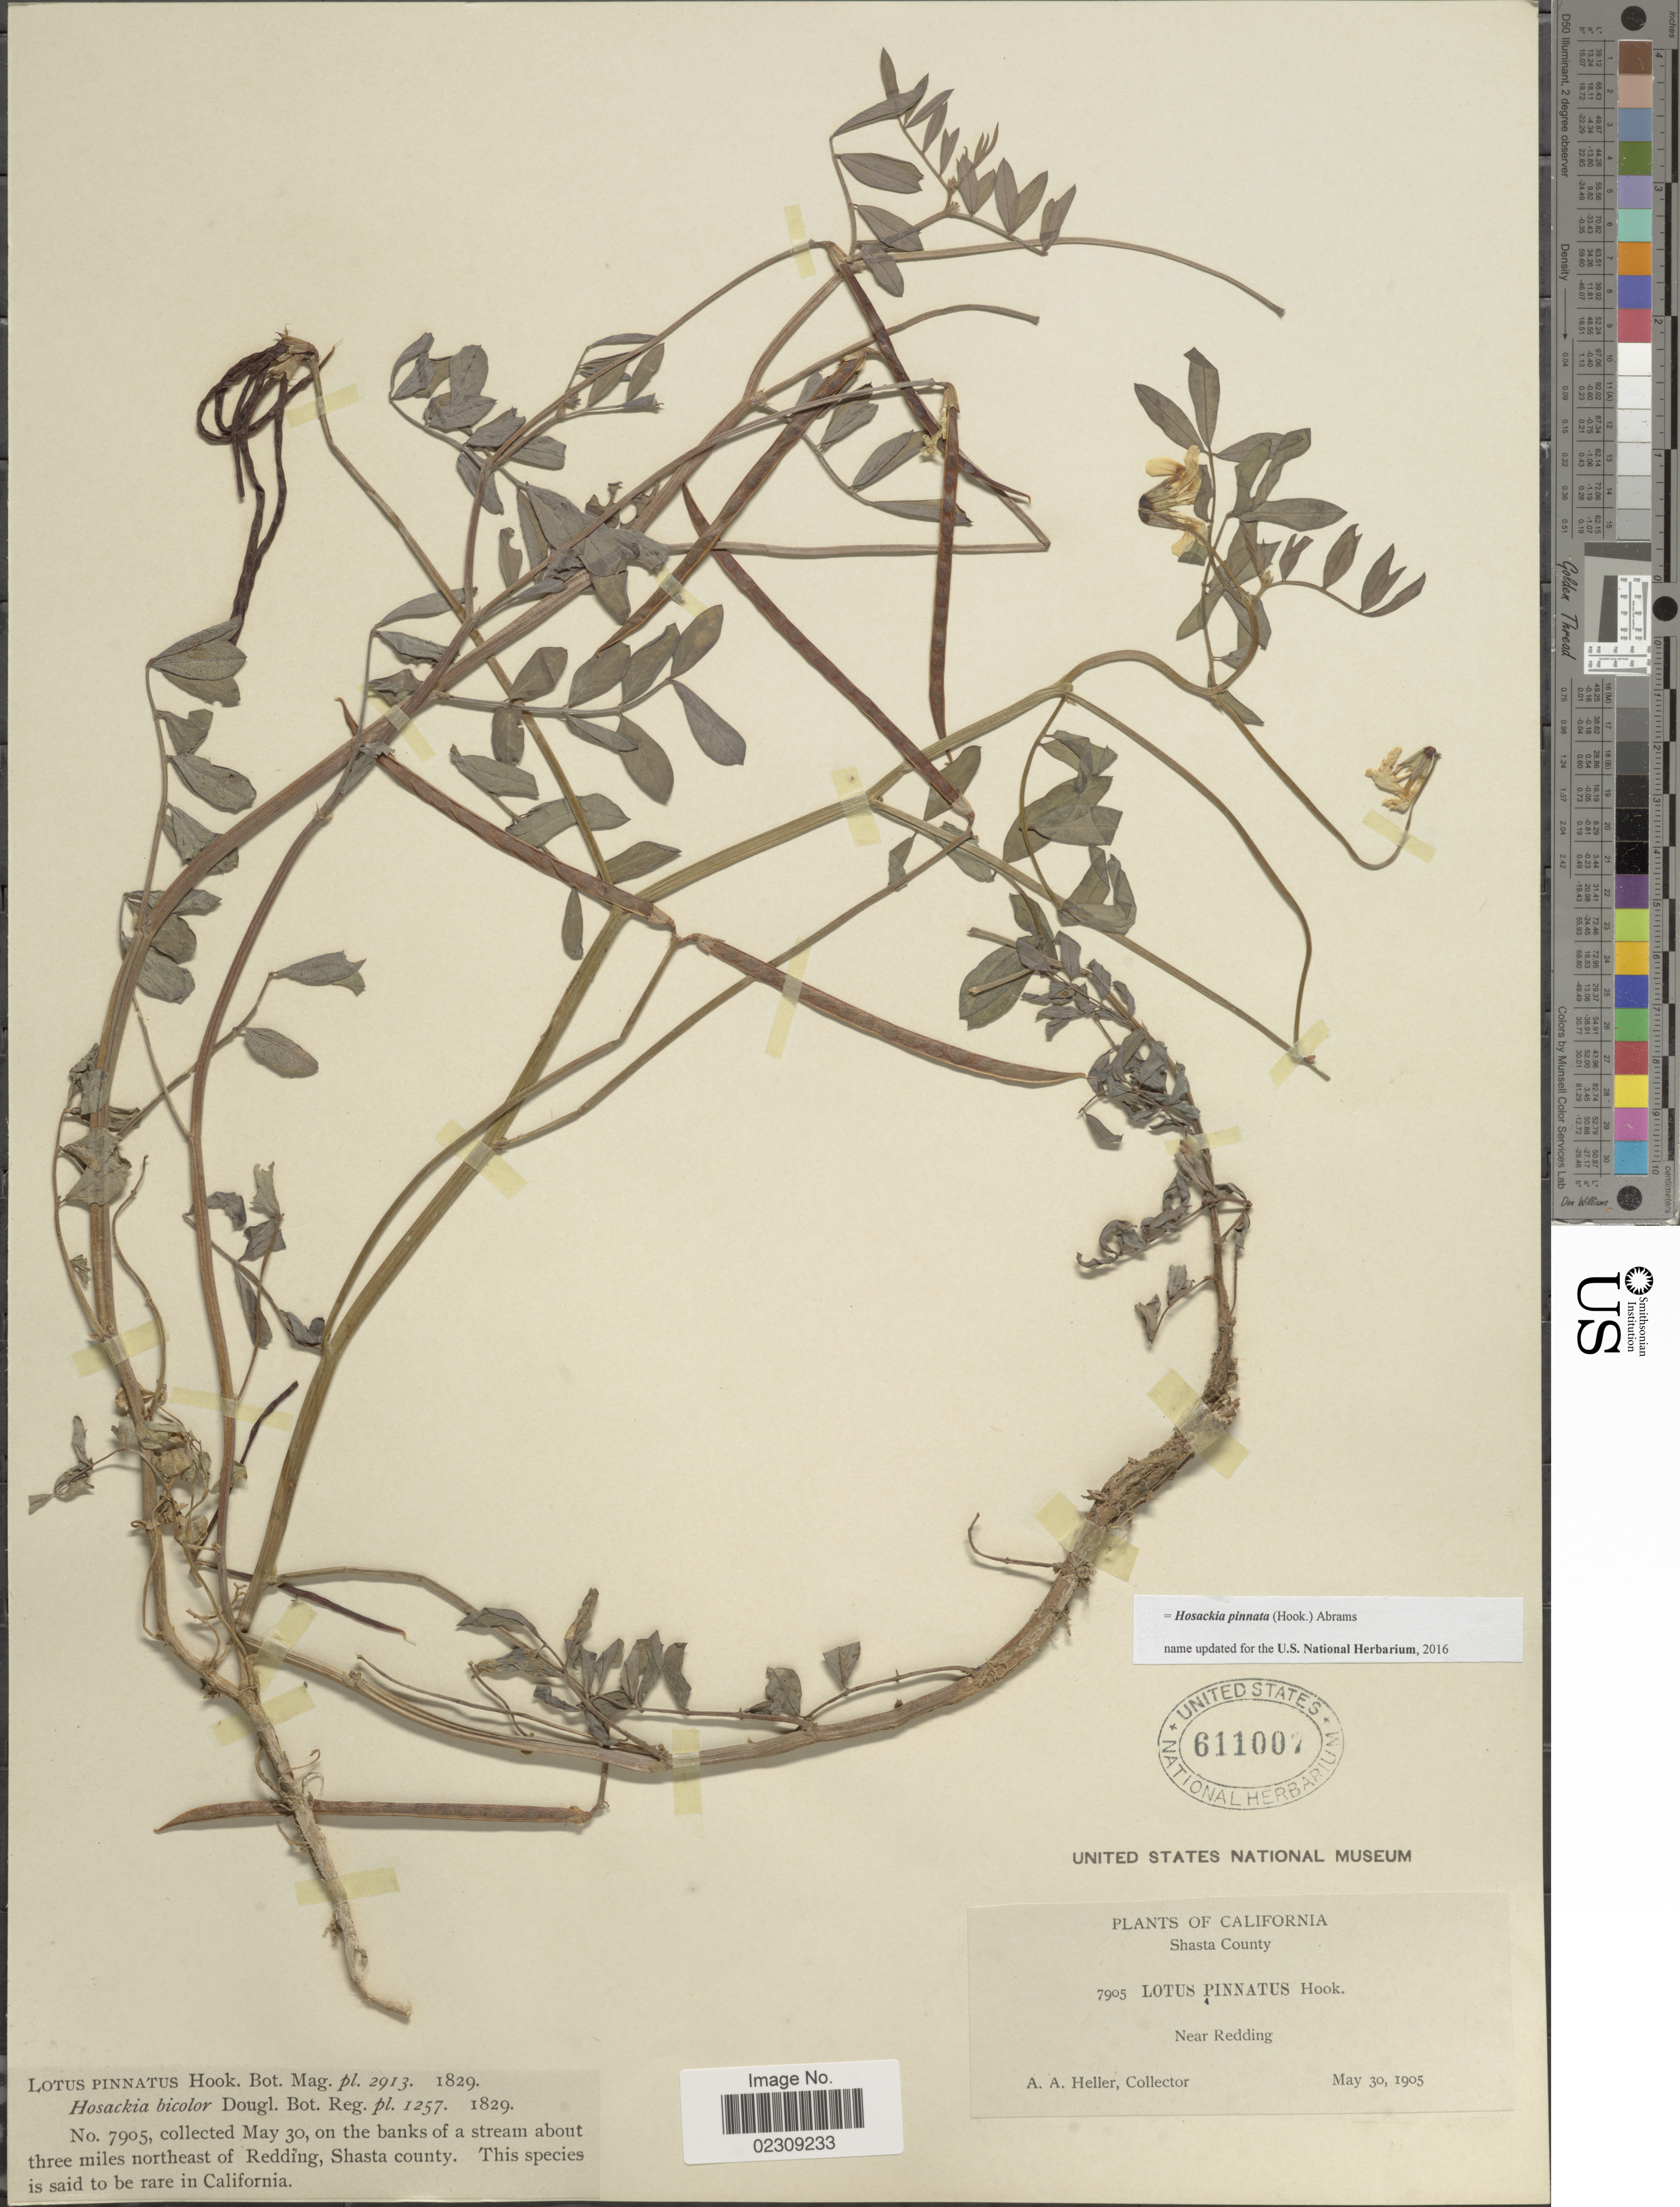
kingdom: Plantae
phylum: Tracheophyta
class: Magnoliopsida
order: Fabales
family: Fabaceae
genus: Hosackia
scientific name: Hosackia pinnata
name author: (Hook.) Abrams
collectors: A. A. Heller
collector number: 7905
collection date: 1905-05-30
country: United States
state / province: California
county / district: Shasta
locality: Shasta County, Near Redding, on the banks of a stream about three miles northeast of Redding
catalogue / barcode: US 611007